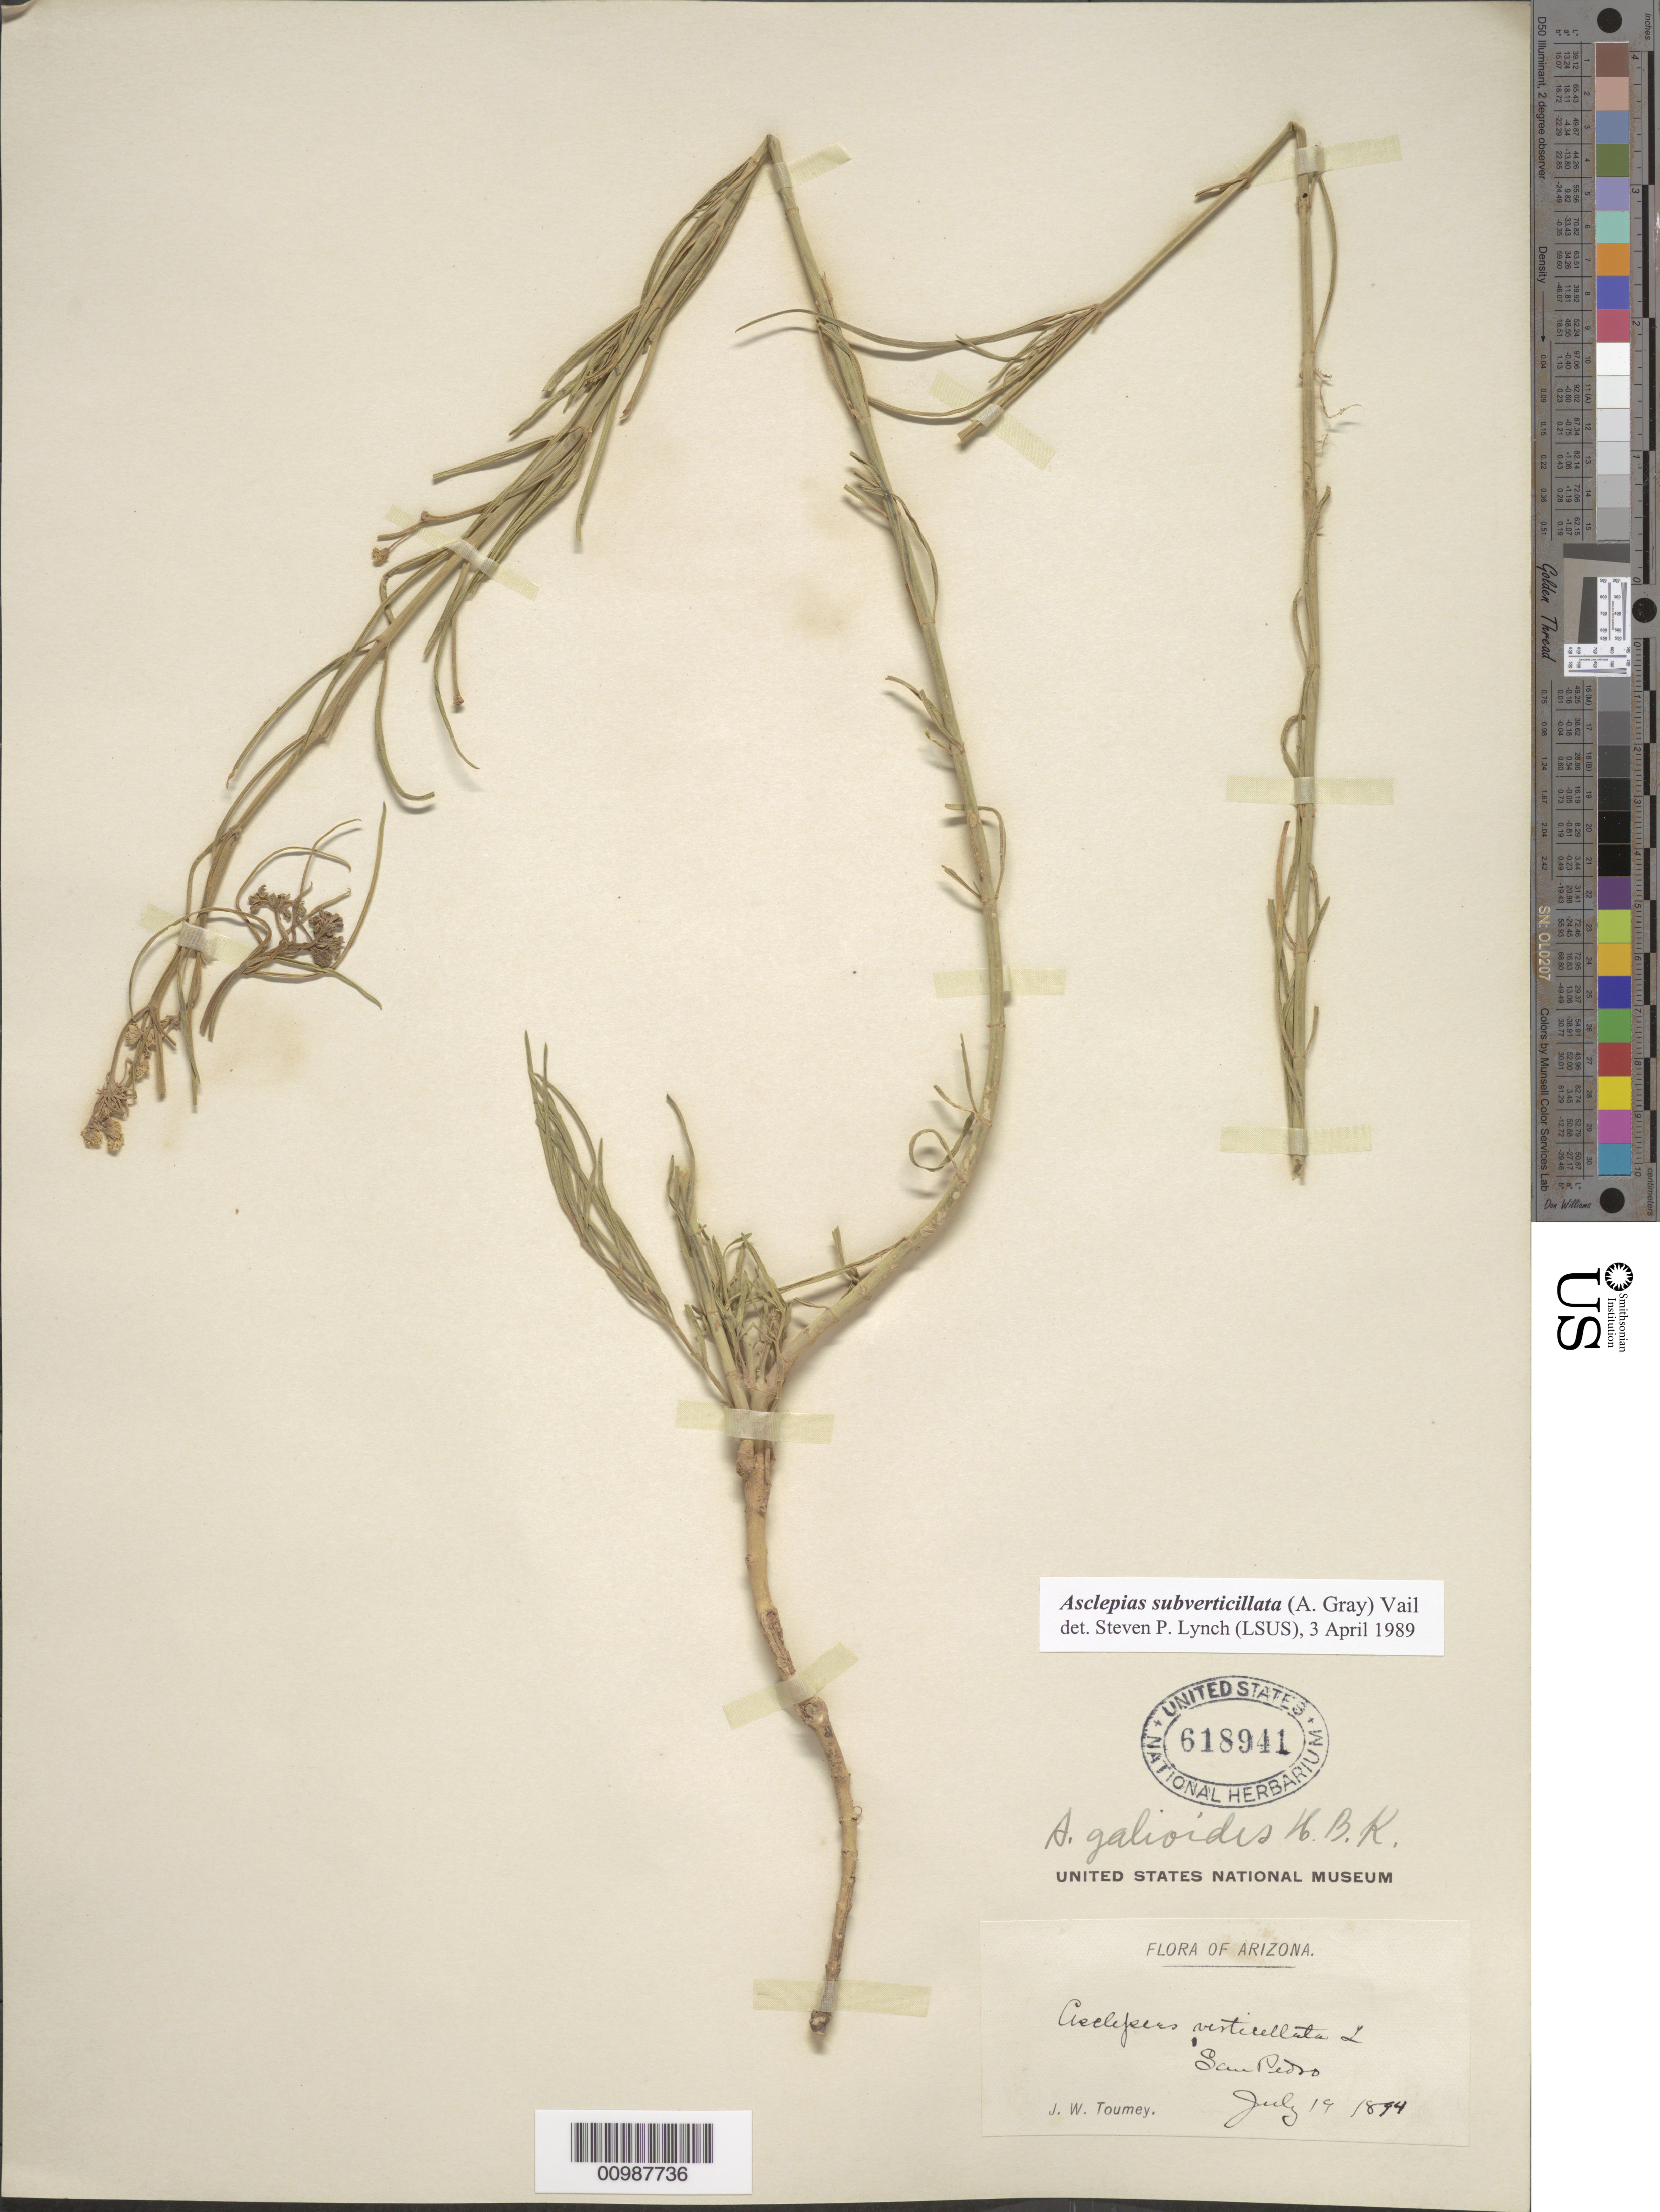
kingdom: Plantae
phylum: Tracheophyta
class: Magnoliopsida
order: Gentianales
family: Apocynaceae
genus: Asclepias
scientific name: Asclepias subverticillata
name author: (A. Gray) Vail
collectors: J. W. Toumey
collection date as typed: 19 Jul 1894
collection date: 1894-07-19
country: United States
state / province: Arizona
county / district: Pima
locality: San Pedro.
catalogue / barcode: US 618941